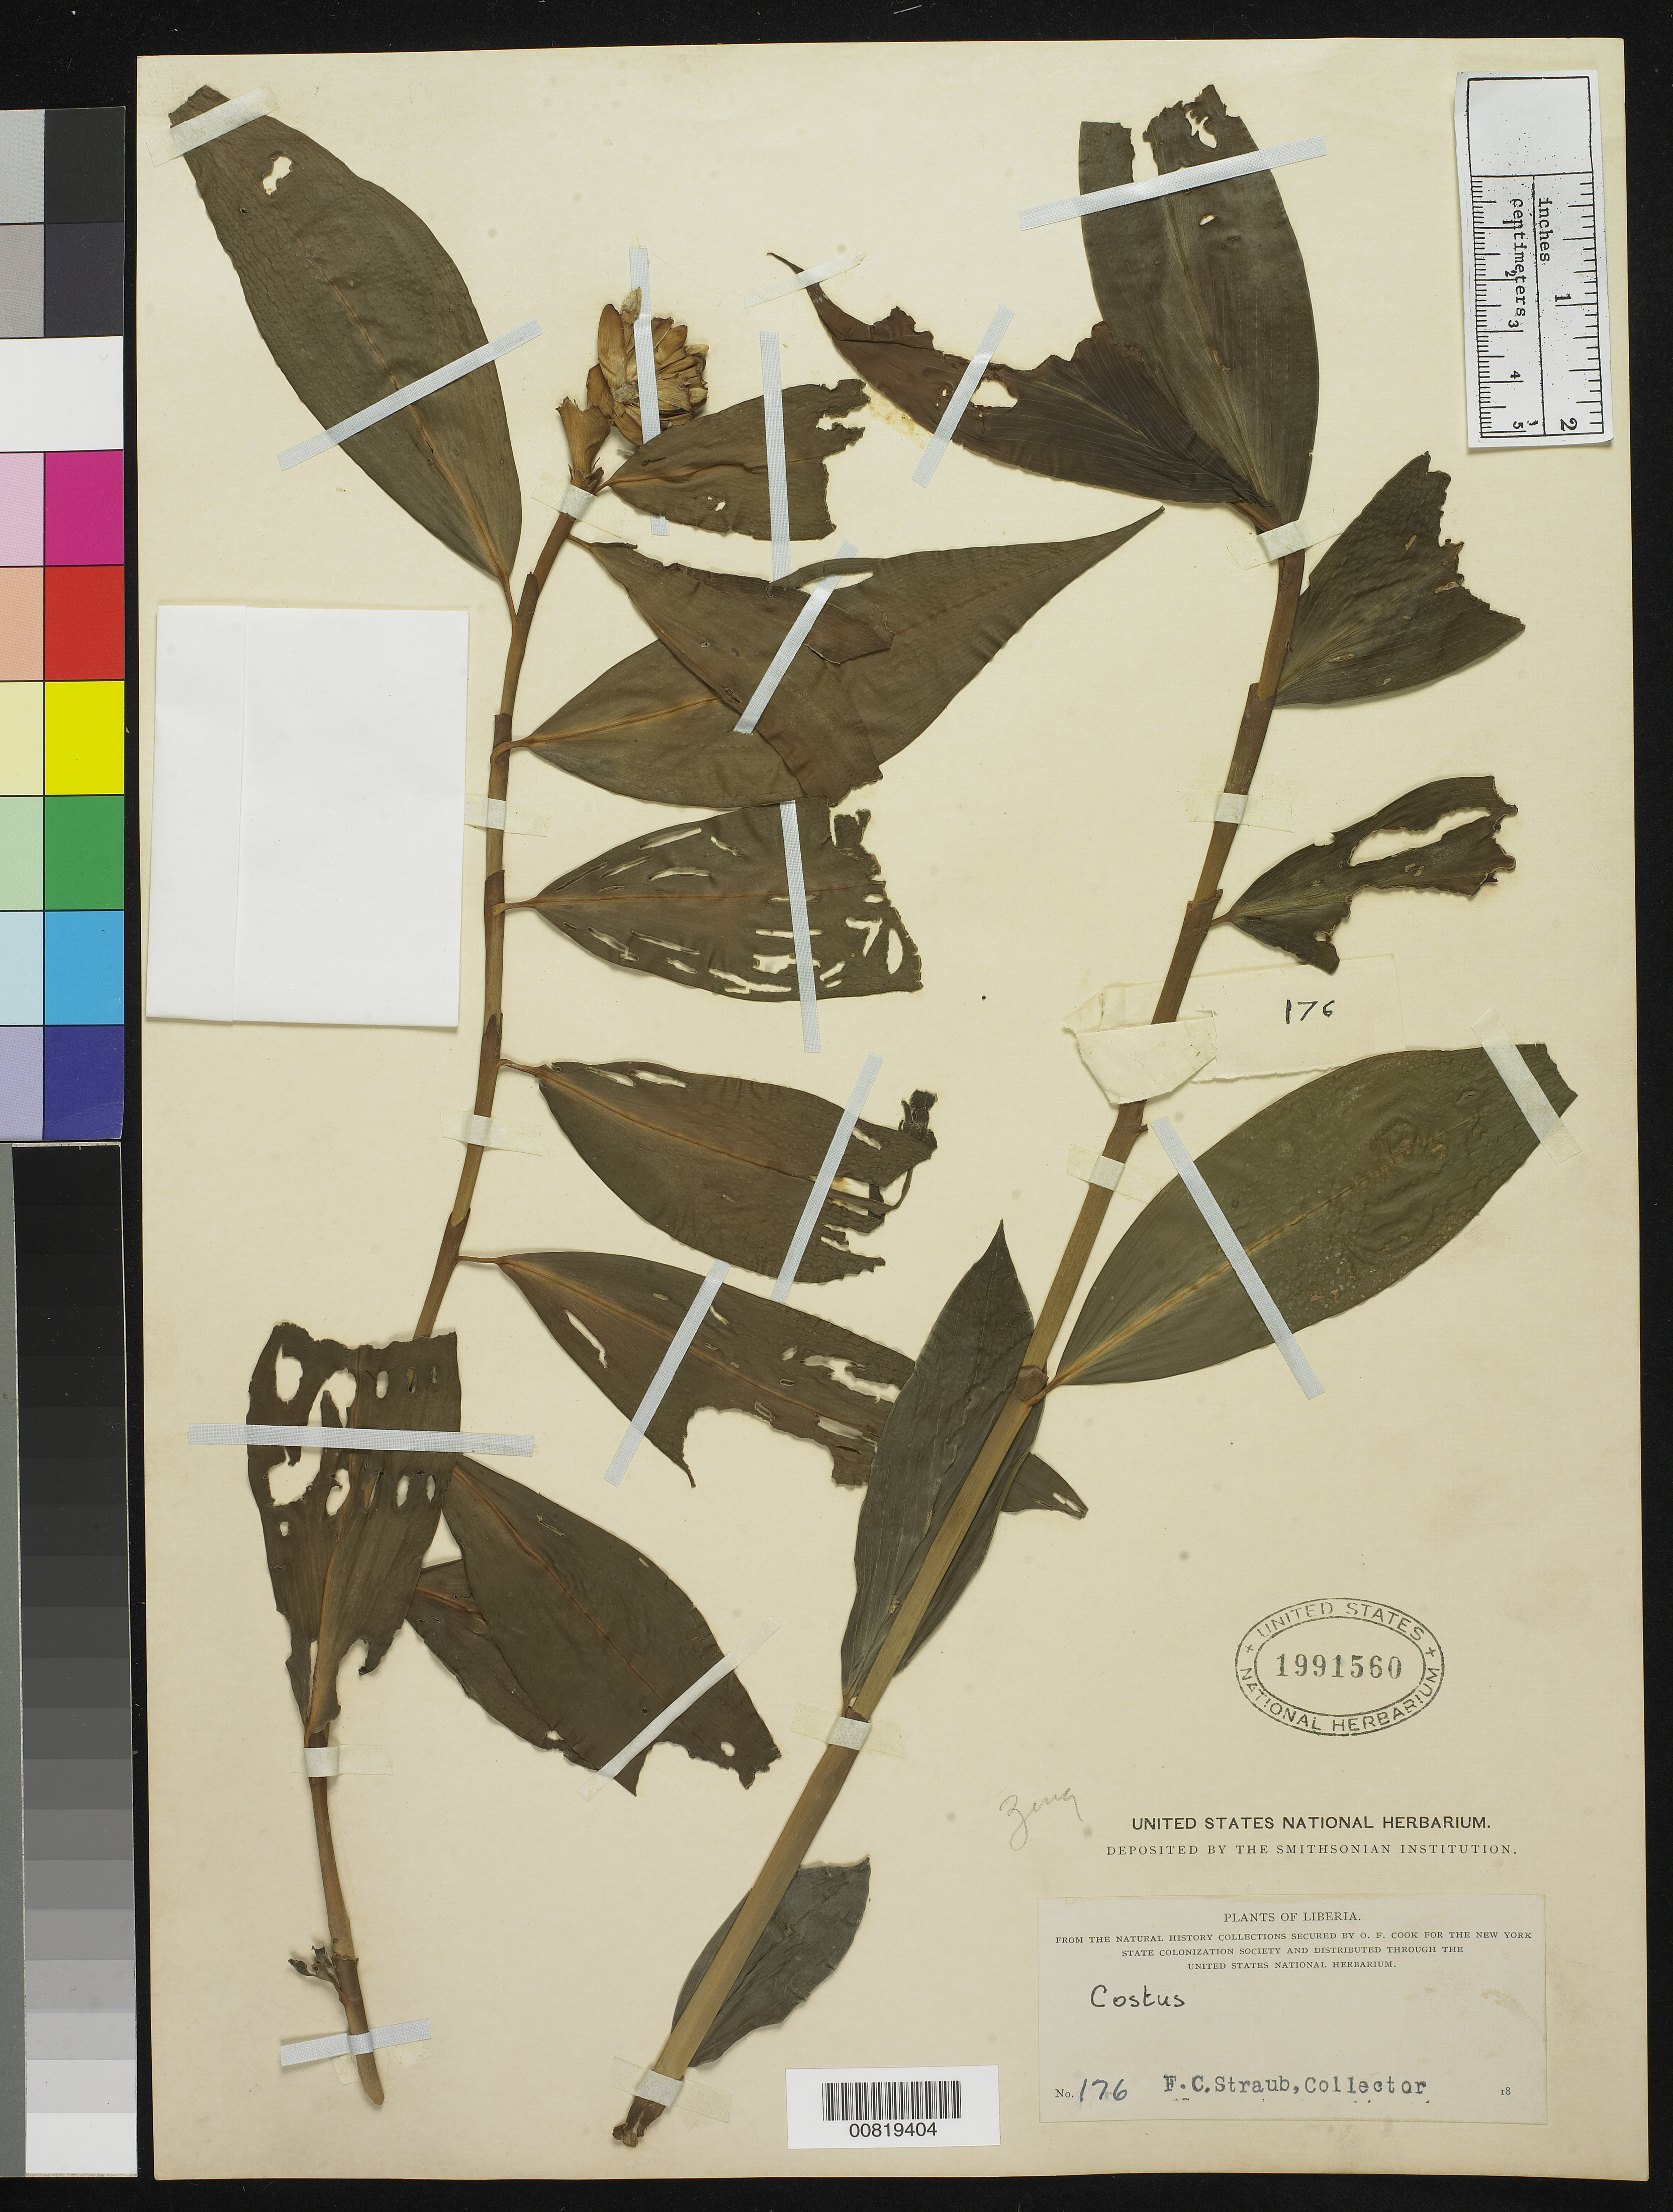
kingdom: Plantae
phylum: Tracheophyta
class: Liliopsida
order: Zingiberales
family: Costaceae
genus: Costus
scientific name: Costus gracillimus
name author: Maas & H. Maas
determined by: Maas, Paul J.; Maas, H.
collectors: F. Straub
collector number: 176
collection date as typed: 18--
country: Liberia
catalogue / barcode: US 1991560